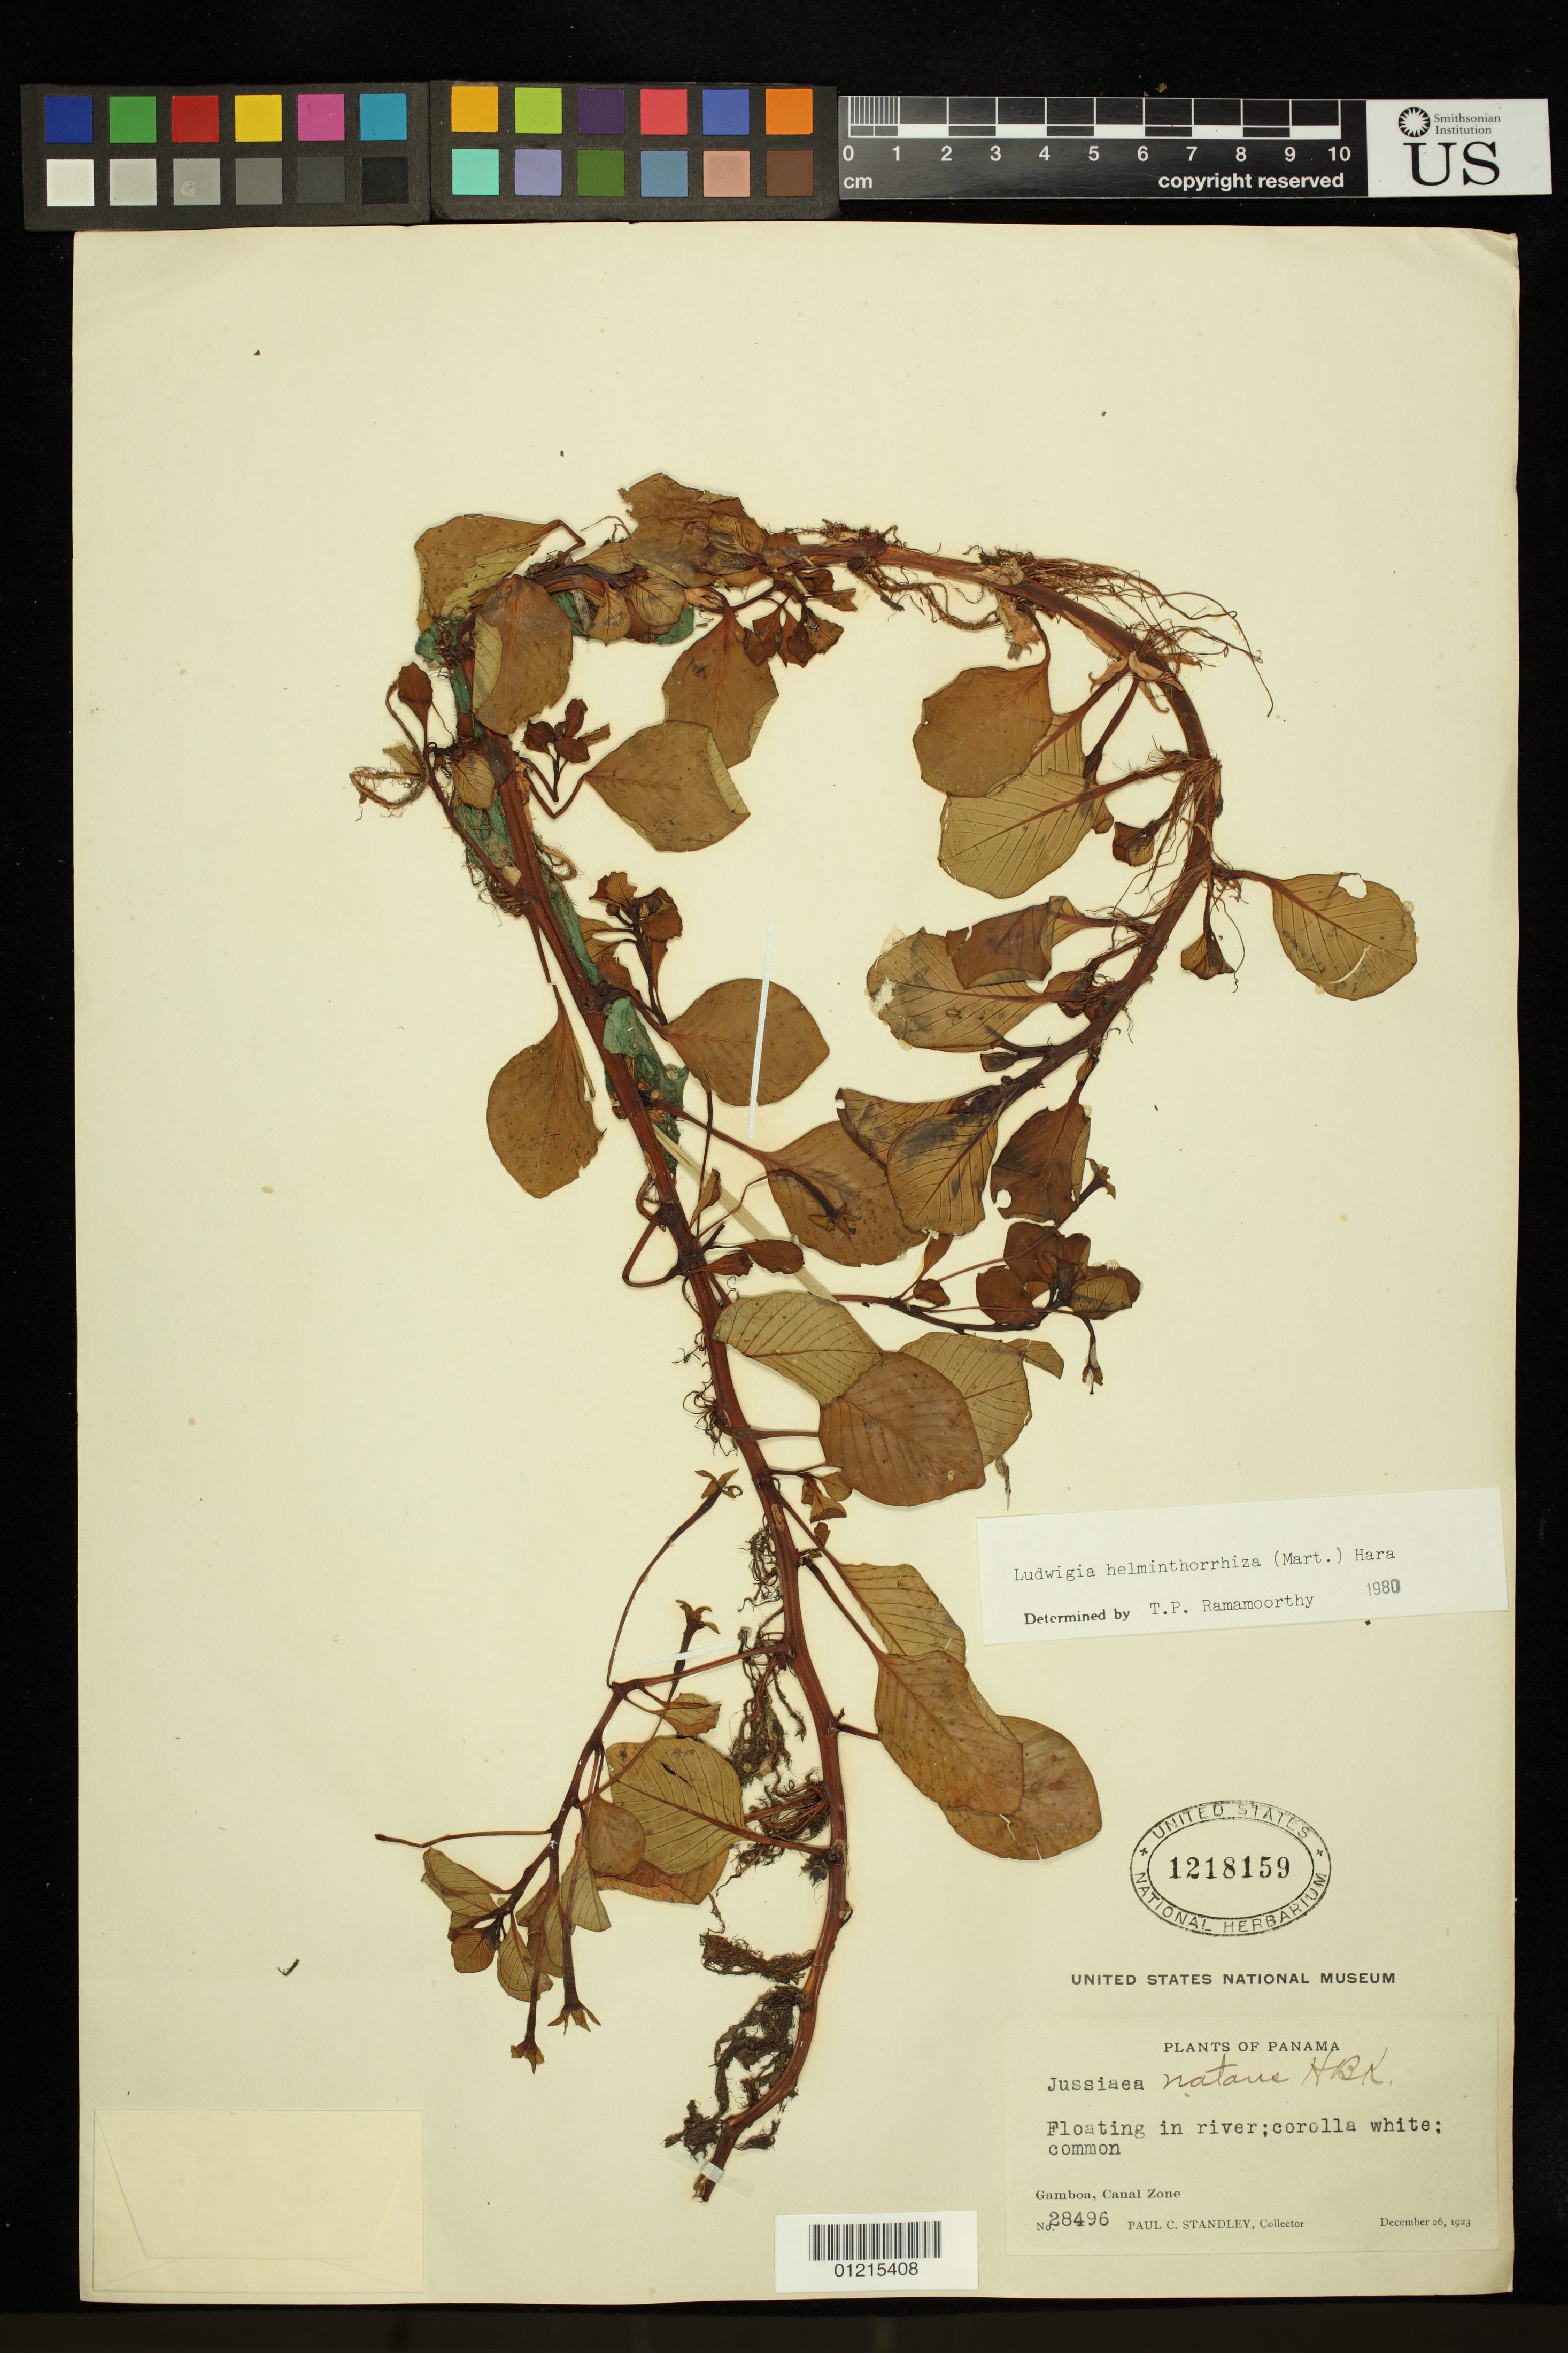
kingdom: Plantae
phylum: Tracheophyta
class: Magnoliopsida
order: Myrtales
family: Onagraceae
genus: Ludwigia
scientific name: Ludwigia helminthorrhiza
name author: (Mart.) H. Hara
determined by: Ramamoorthy, T. P.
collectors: P. C. Standley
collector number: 28496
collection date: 1923-12-26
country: Panama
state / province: Colón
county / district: Canal Zone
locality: Gamboa.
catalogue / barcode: US 1218159